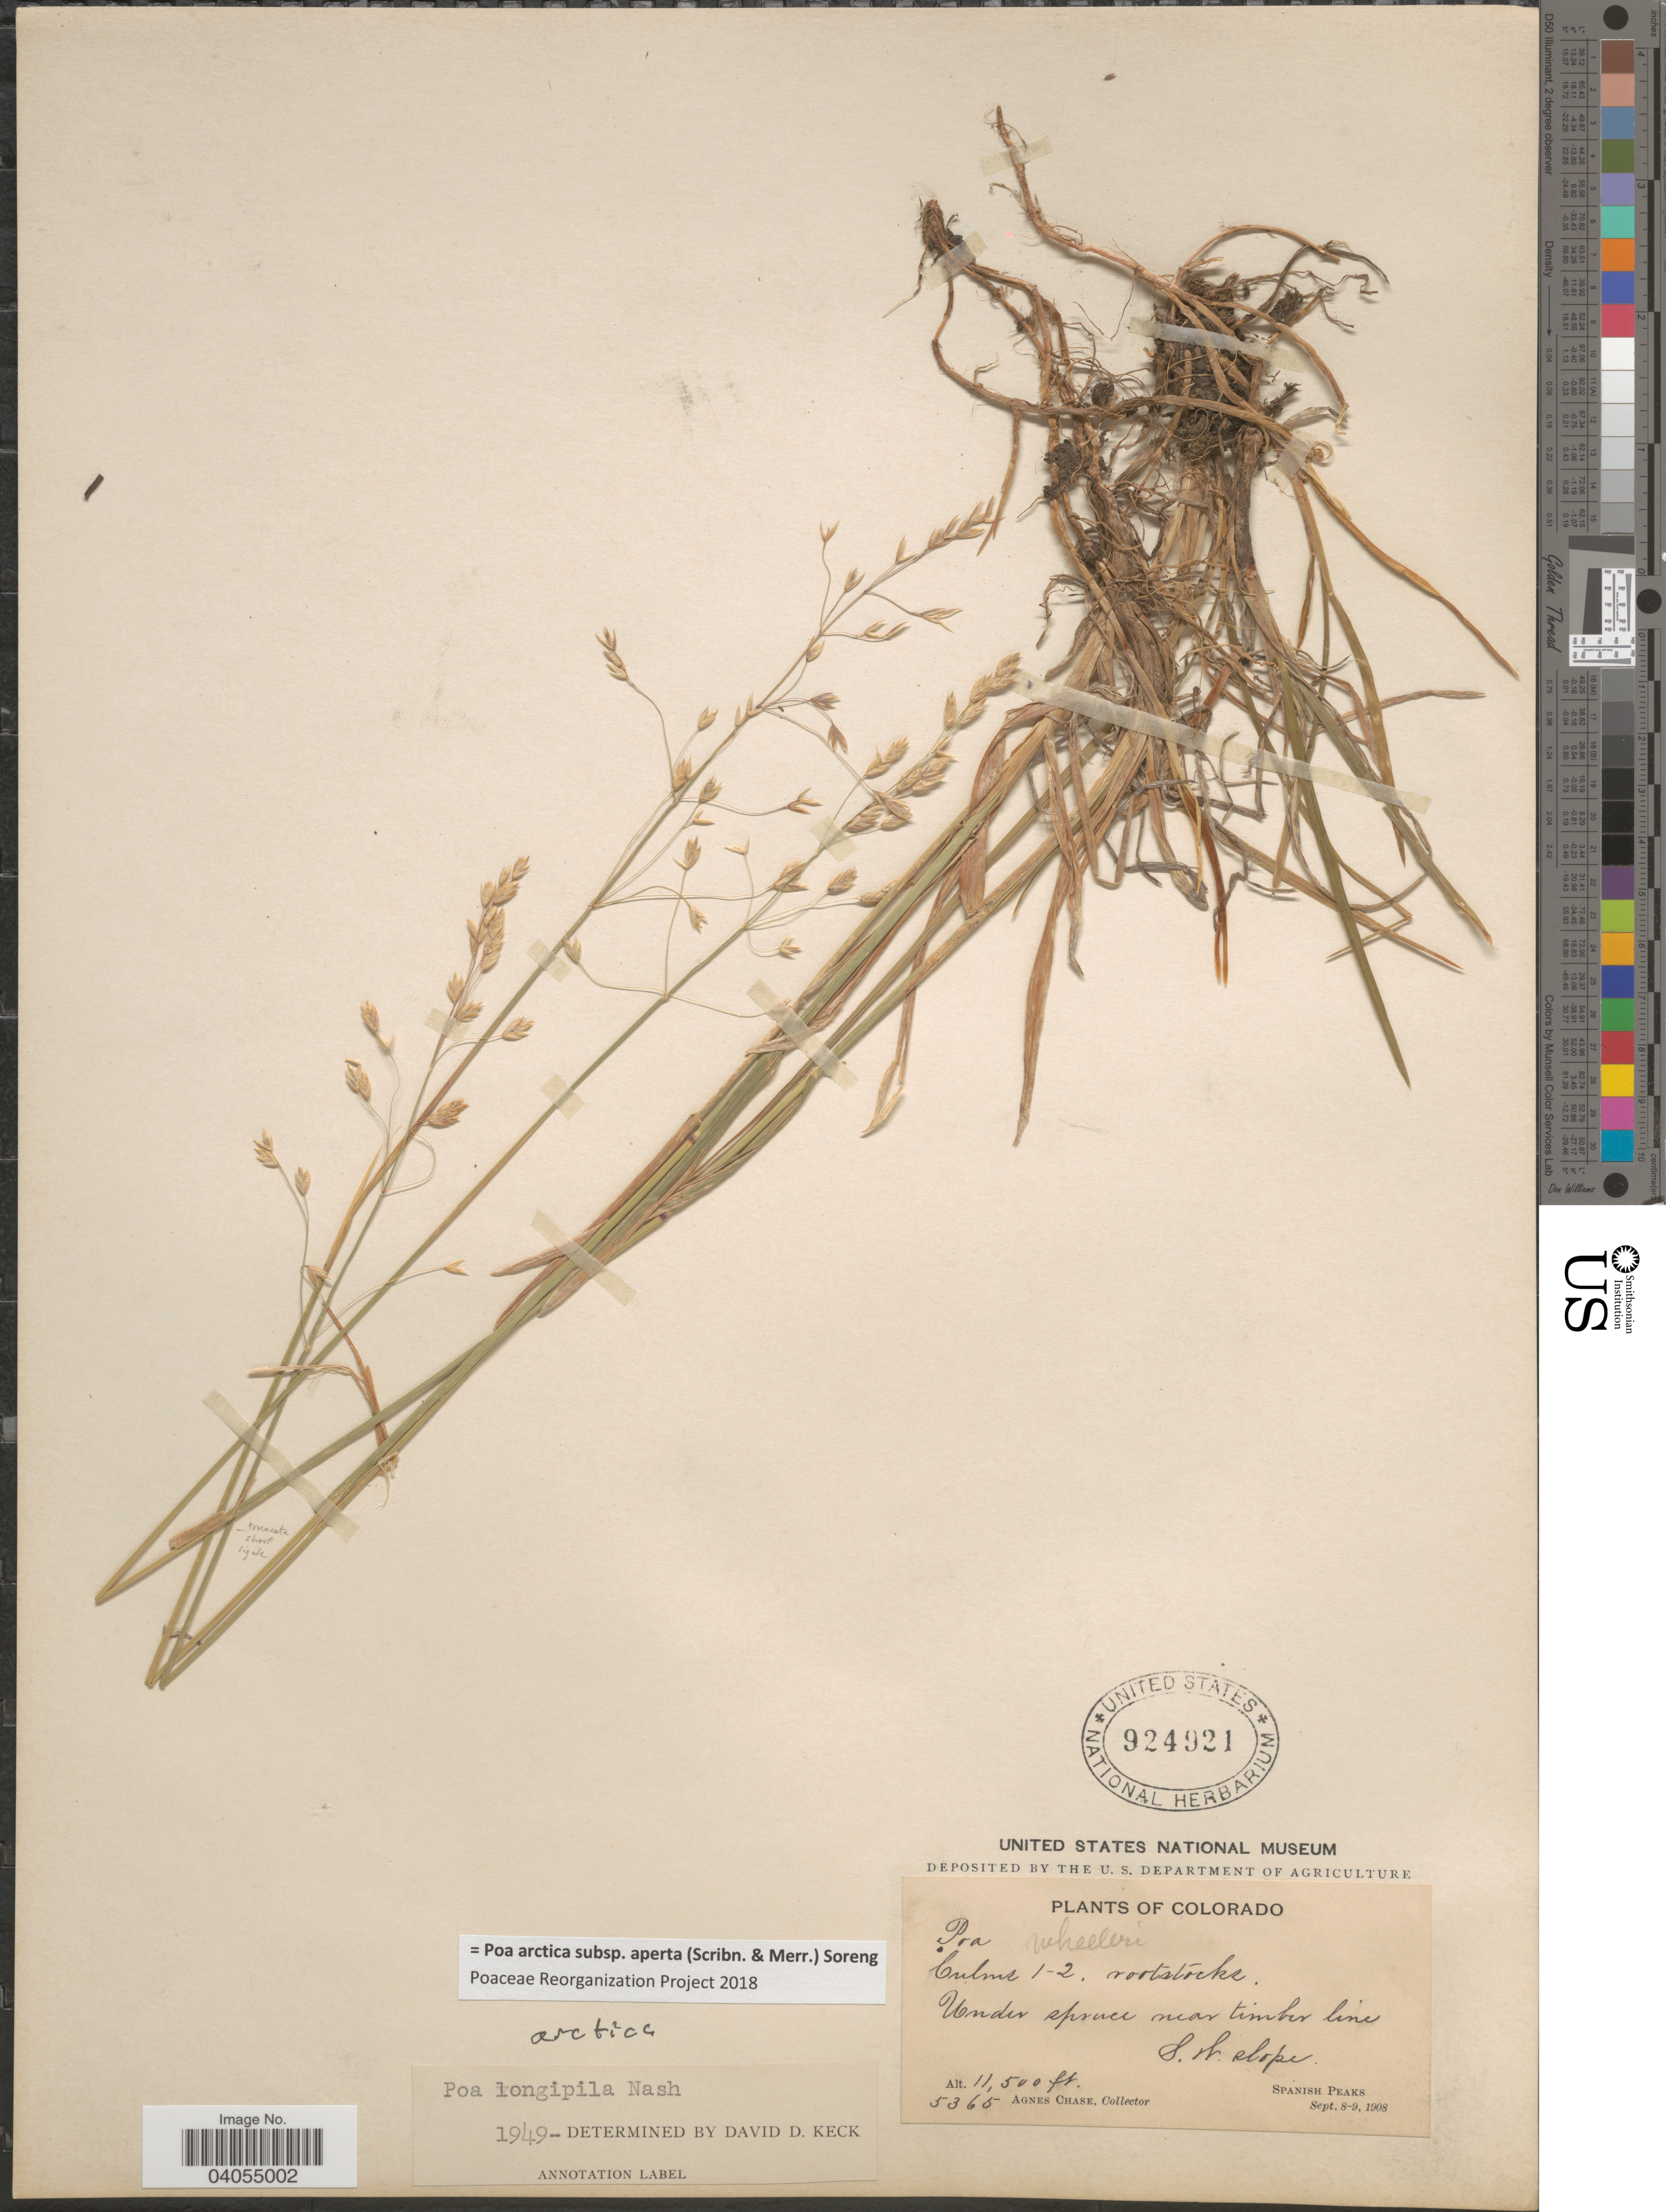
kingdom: Plantae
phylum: Tracheophyta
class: Liliopsida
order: Poales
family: Poaceae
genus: Poa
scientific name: Poa arctica subsp. aperta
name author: (Scribn. & Merr.) Soreng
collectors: A. Chase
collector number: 5365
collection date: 1908-09-08/1908-09-09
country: United States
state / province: Colorado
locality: Under spruce near timberline. S.W. slope. Spanish Peaks.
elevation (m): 3505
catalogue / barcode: US 924921